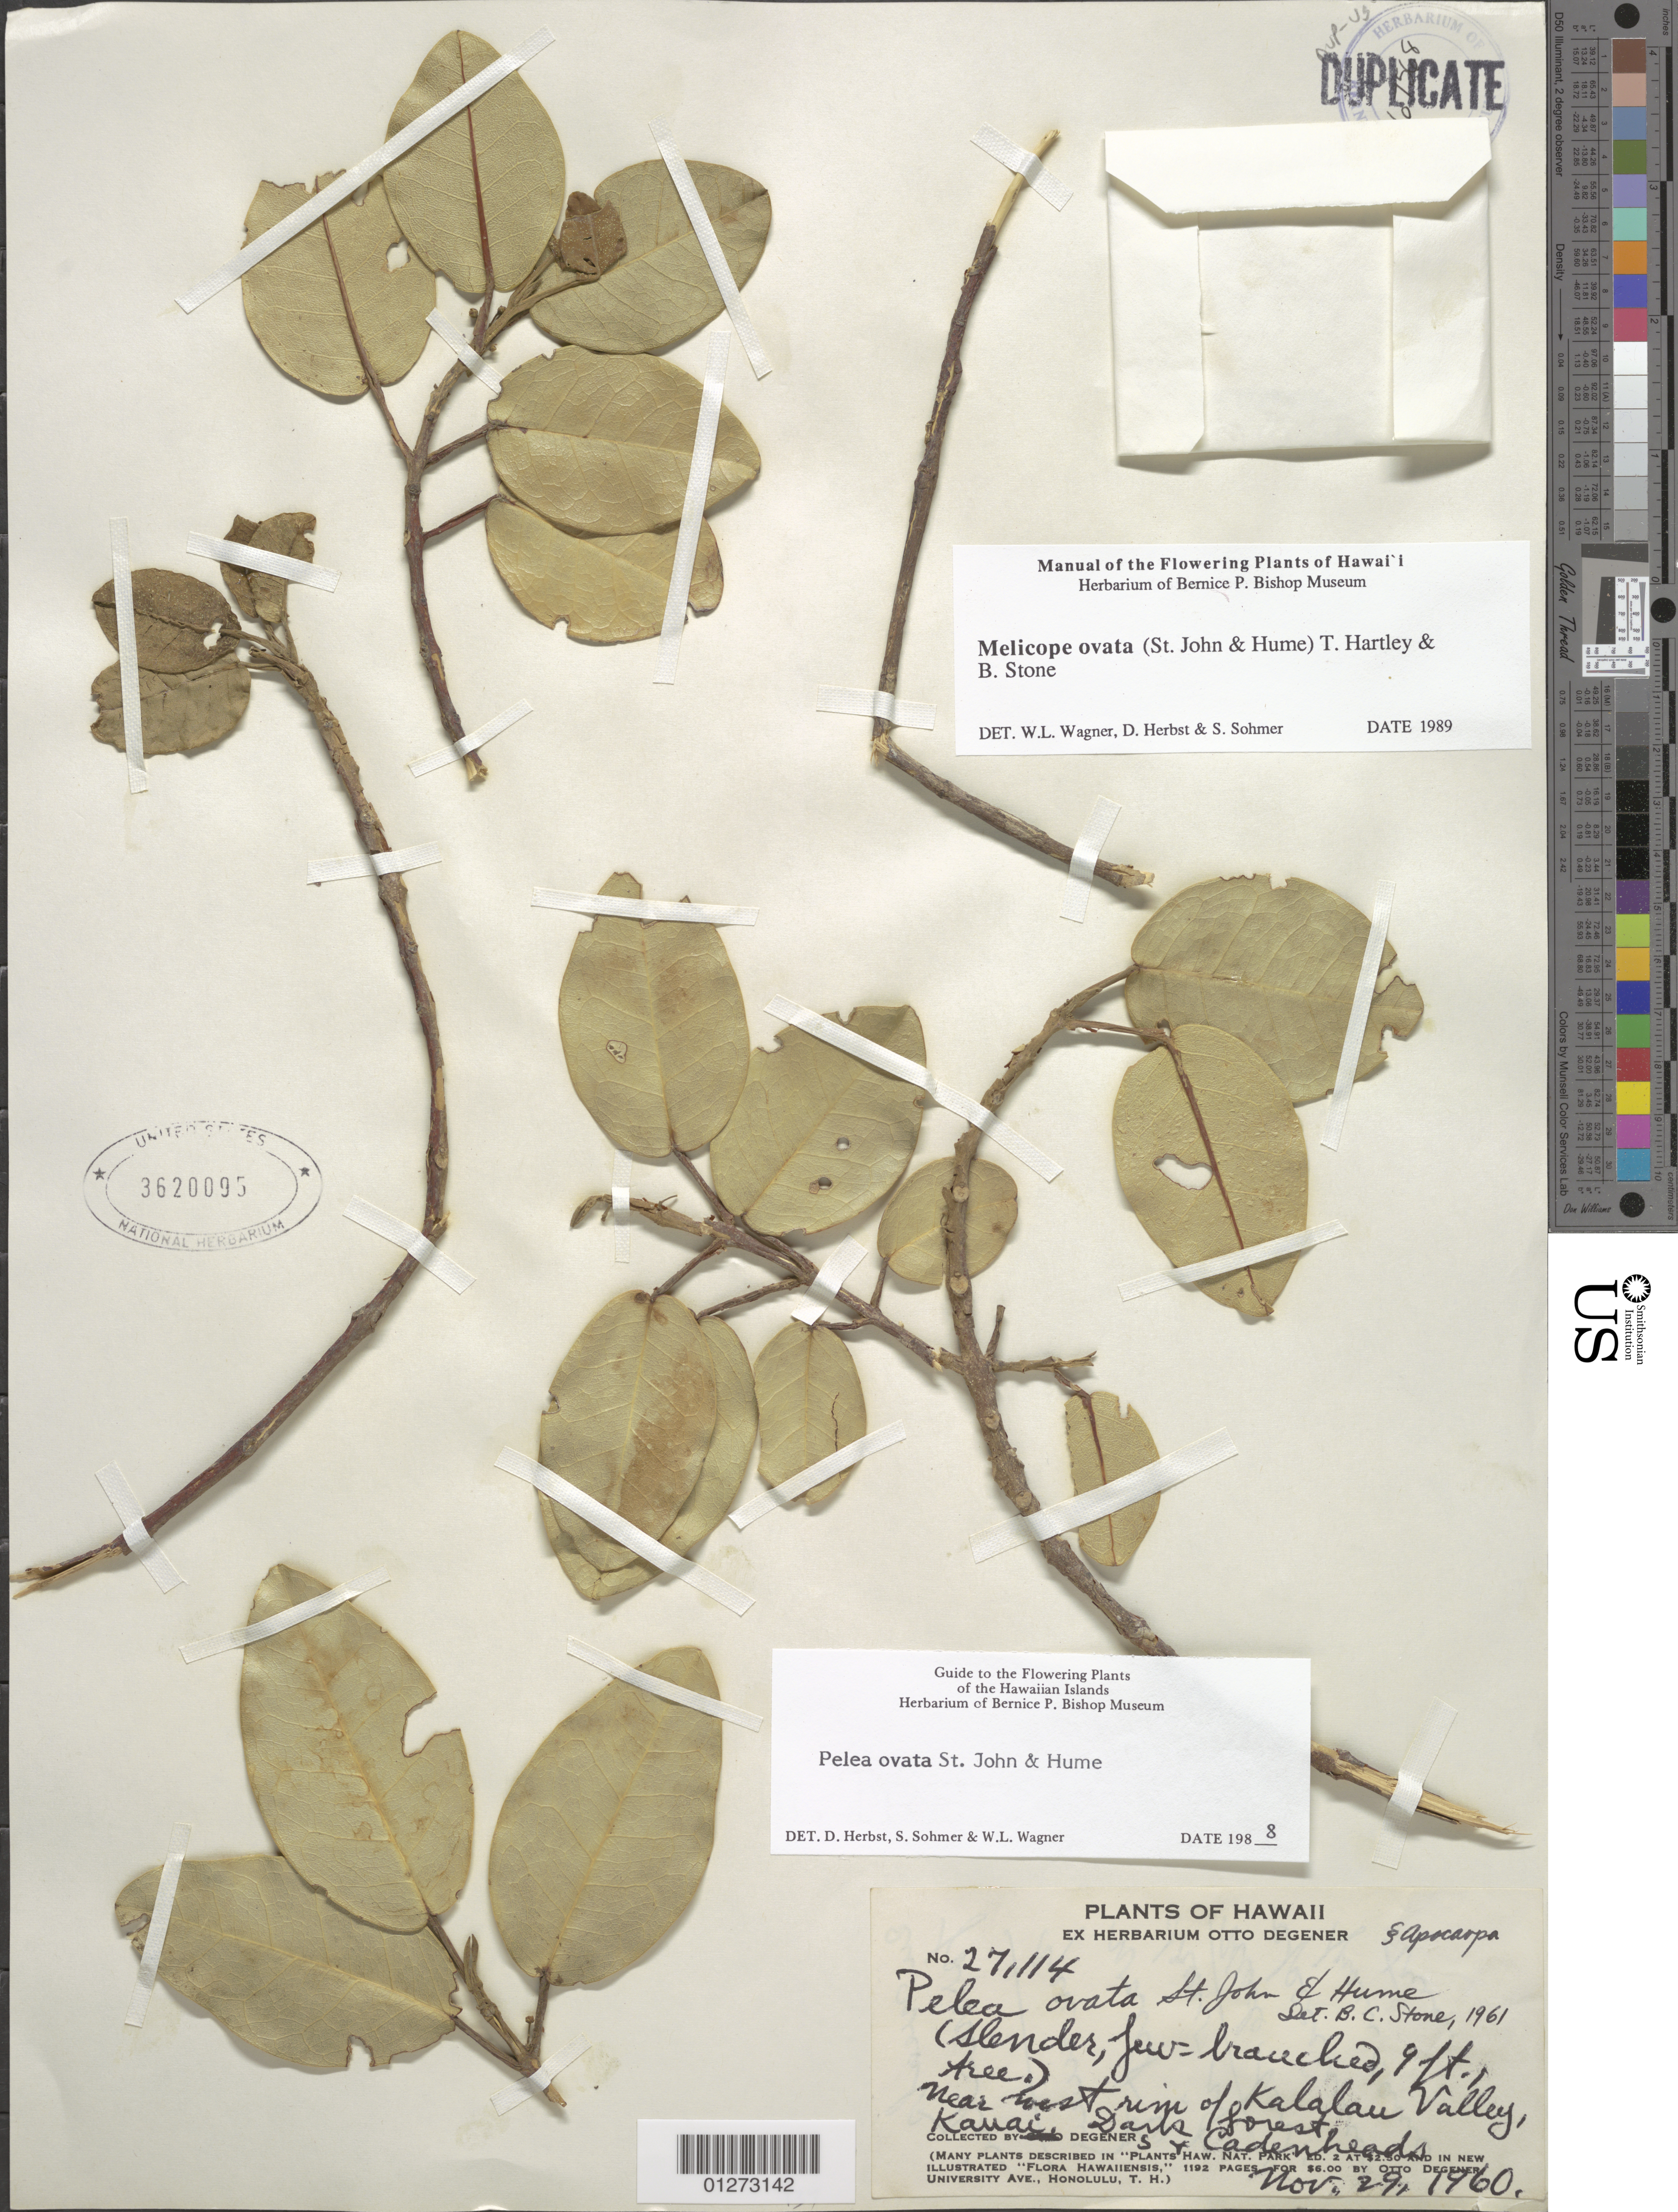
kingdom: Plantae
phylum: Tracheophyta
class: Magnoliopsida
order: Sapindales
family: Rutaceae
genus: Melicope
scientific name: Melicope ovata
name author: (H. St. John & E.P. Hume) T.G. Hartley & B.C. Stone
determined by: Wagner, W. L.; Herbst, D. R.; Sohmer, S. H.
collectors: O. Degener, I. Degener & Cadenheads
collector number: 27114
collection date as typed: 29 Nov 1960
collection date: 1960-11-29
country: United States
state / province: Hawaii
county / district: Kauai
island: Kaua'i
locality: West rim of Kalalau Valley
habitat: Forest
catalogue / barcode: US 3620095